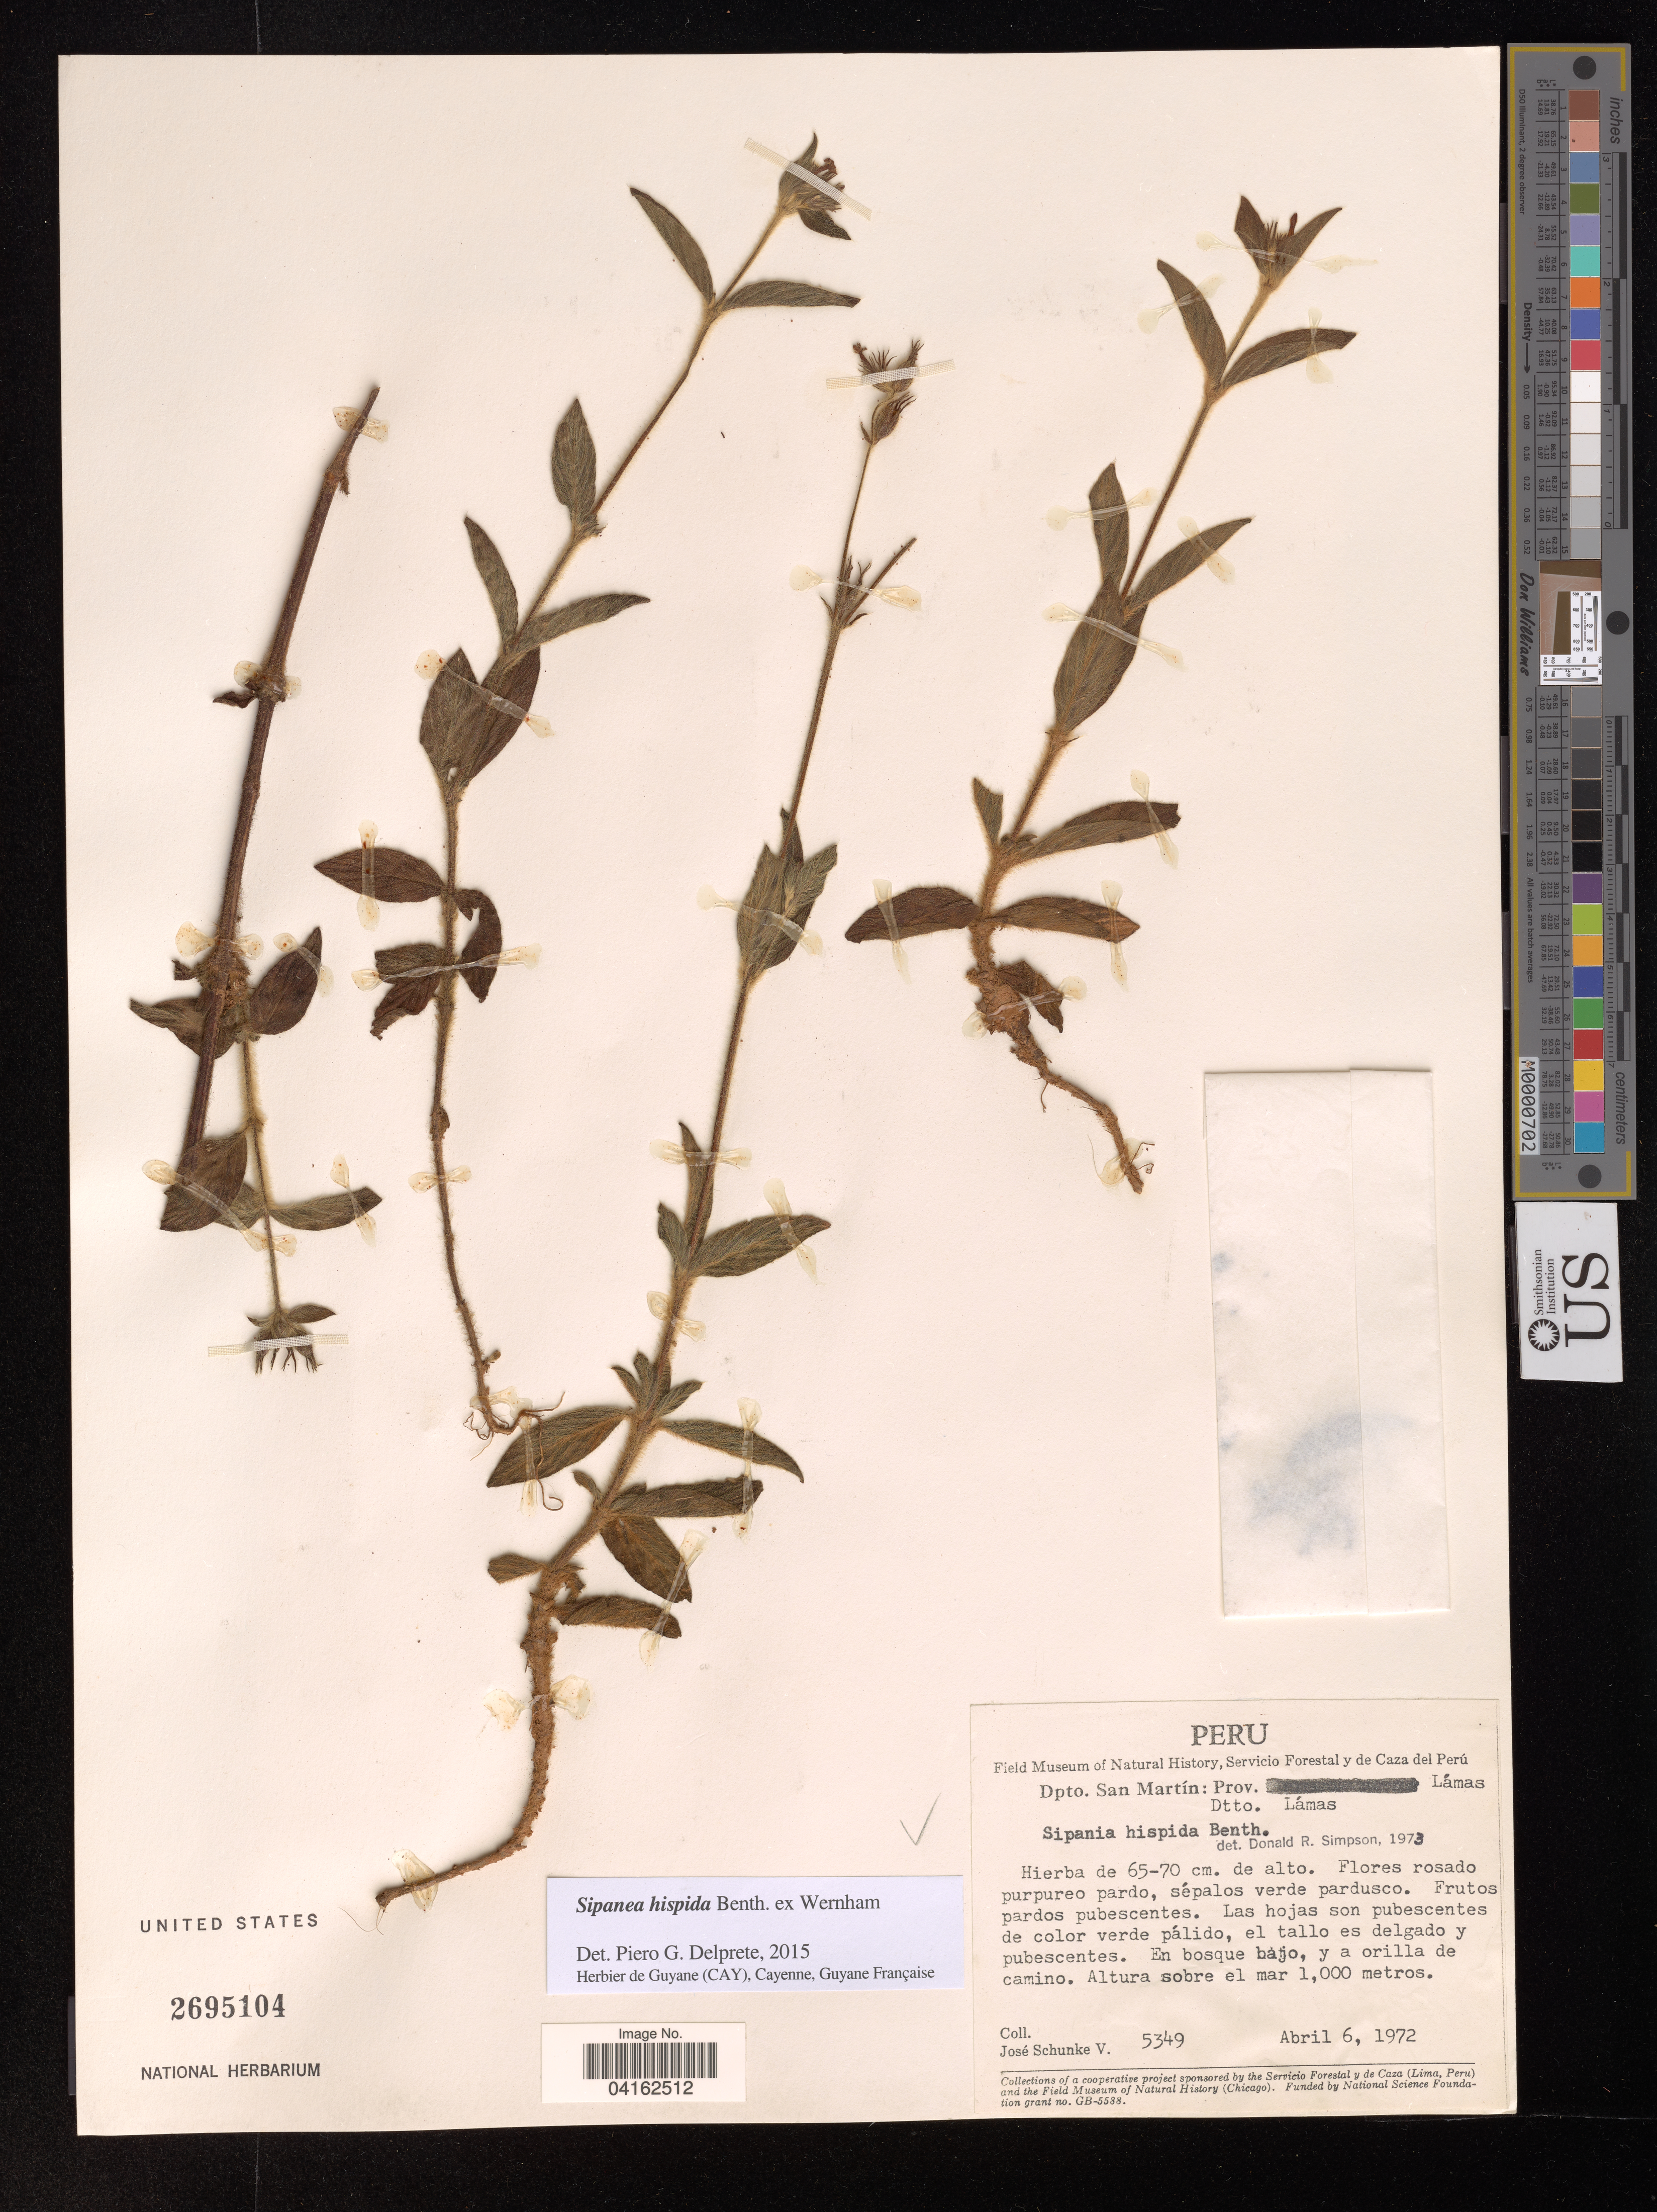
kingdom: Plantae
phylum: Tracheophyta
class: Magnoliopsida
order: Gentianales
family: Rubiaceae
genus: Sipanea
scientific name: Sipanea hispida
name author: Benth. ex Wernham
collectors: J. Schunke Vigo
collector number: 5349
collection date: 1972-04-06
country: Peru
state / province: San Martin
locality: Prov. Lámas Dtto. Lámas.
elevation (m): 1000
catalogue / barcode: US 2695104